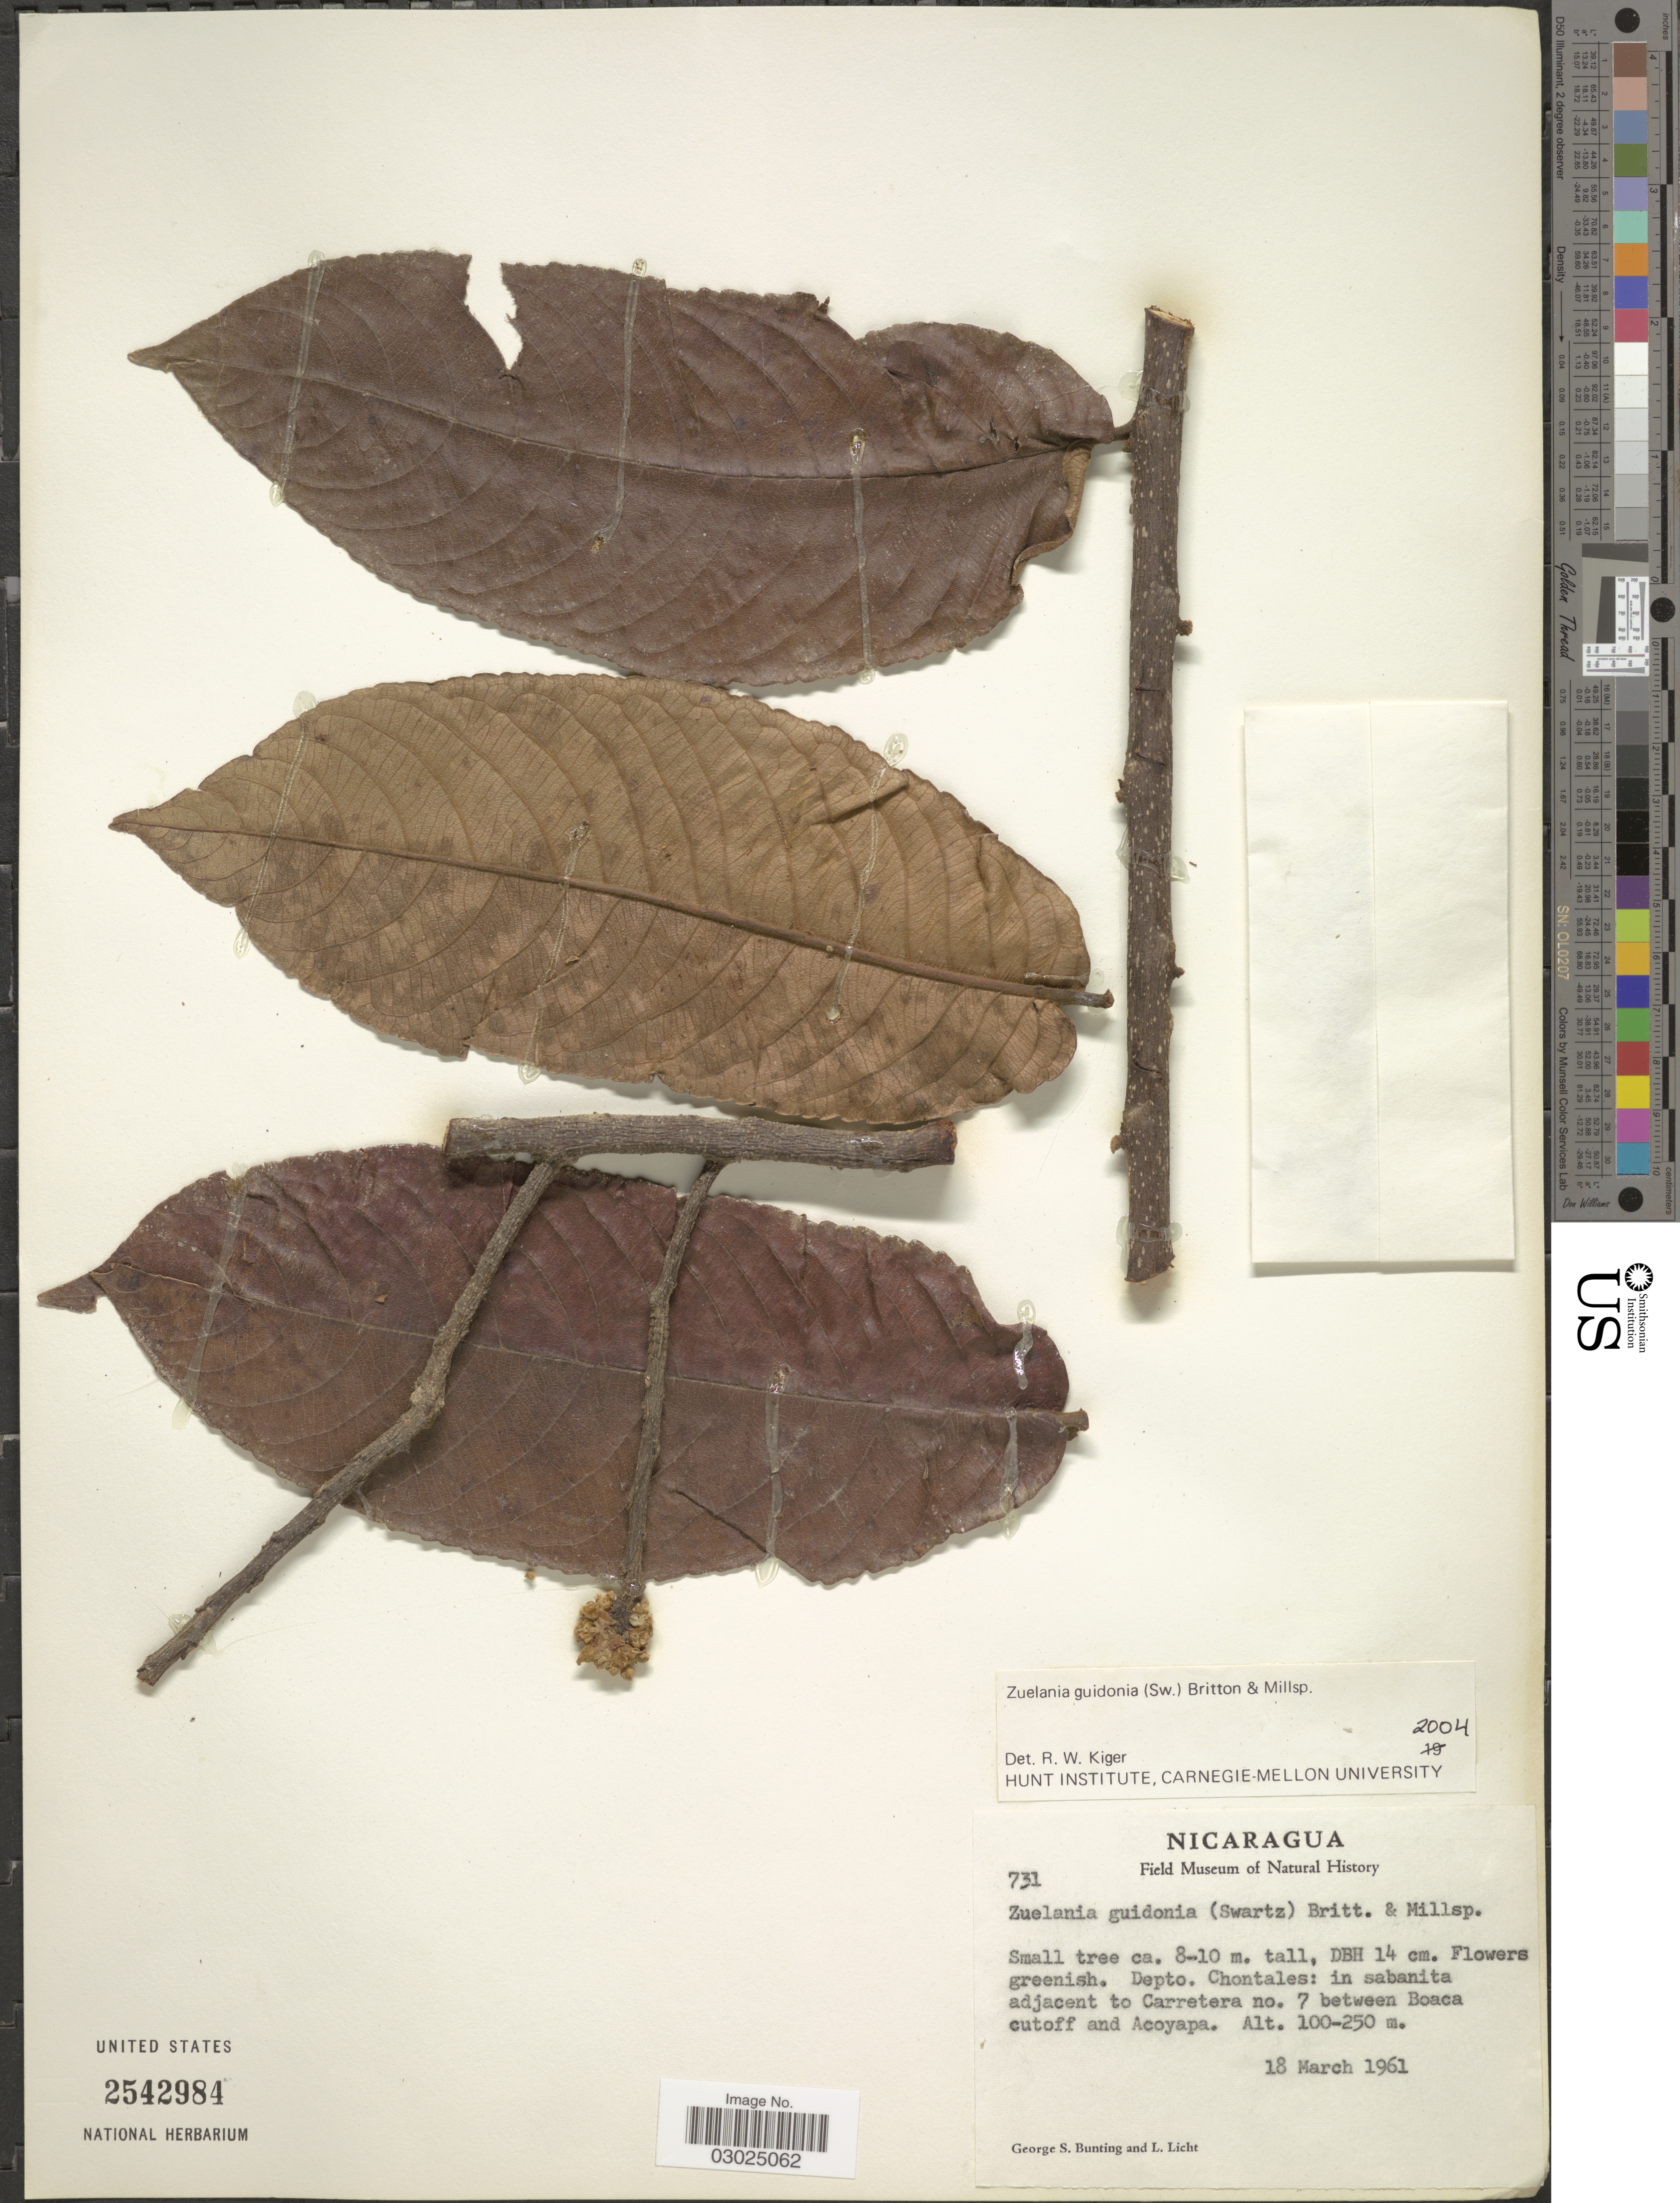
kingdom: Plantae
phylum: Tracheophyta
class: Magnoliopsida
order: Malpighiales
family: Salicaceae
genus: Casearia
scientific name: Casearia laetioides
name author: (A. Rich.) Warb.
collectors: G. S. Bunting & L. Licht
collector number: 731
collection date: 1961-03-18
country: Nicaragua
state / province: Chontales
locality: Depto. Chontales: in sabanita adjacent to Carretera no. 7 between Boaca cutoff and Acoyapa.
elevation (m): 100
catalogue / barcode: US 2542984